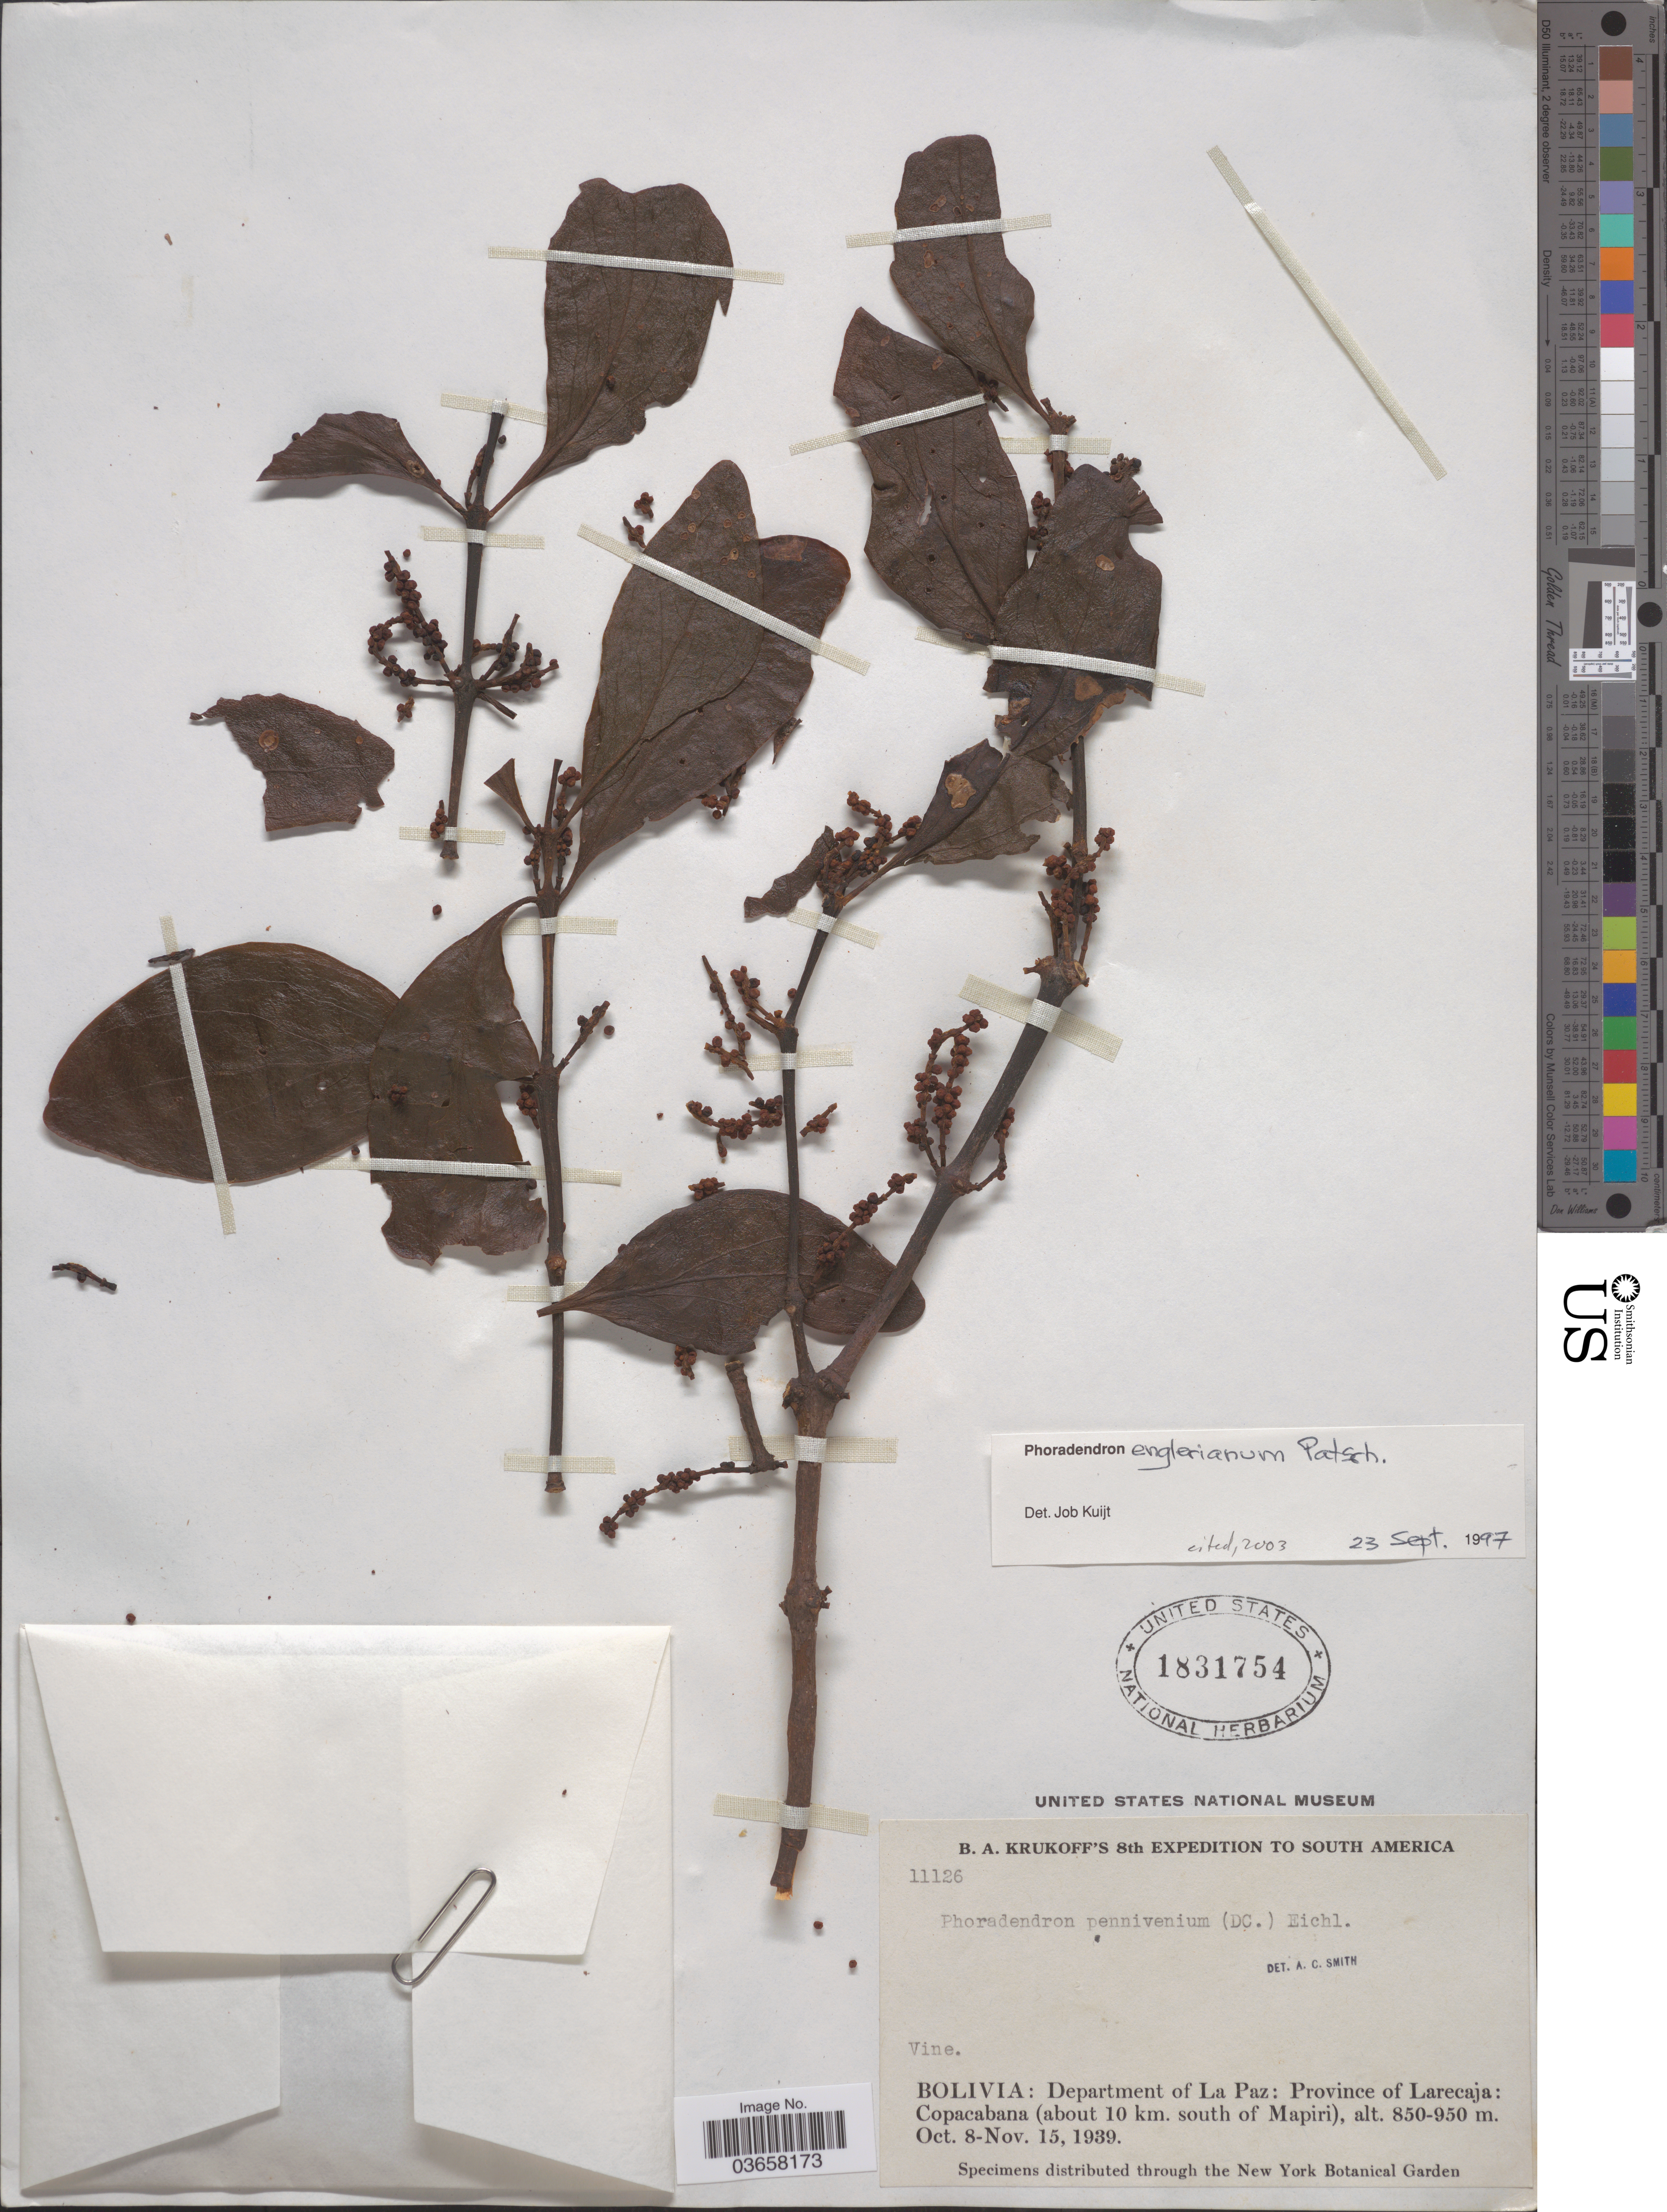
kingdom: Plantae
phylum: Tracheophyta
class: Magnoliopsida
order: Santalales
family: Viscaceae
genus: Phoradendron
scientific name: Phoradendron englerianum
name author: Pacz.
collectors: B. A. Krukoff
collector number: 11126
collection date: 1939-10-08/1939-11-15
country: Bolivia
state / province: La Paz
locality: Department of La Paz: Province of Larecaja: Copacabana (about 10 km. south of Mapiri).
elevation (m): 850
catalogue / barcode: US 1831754